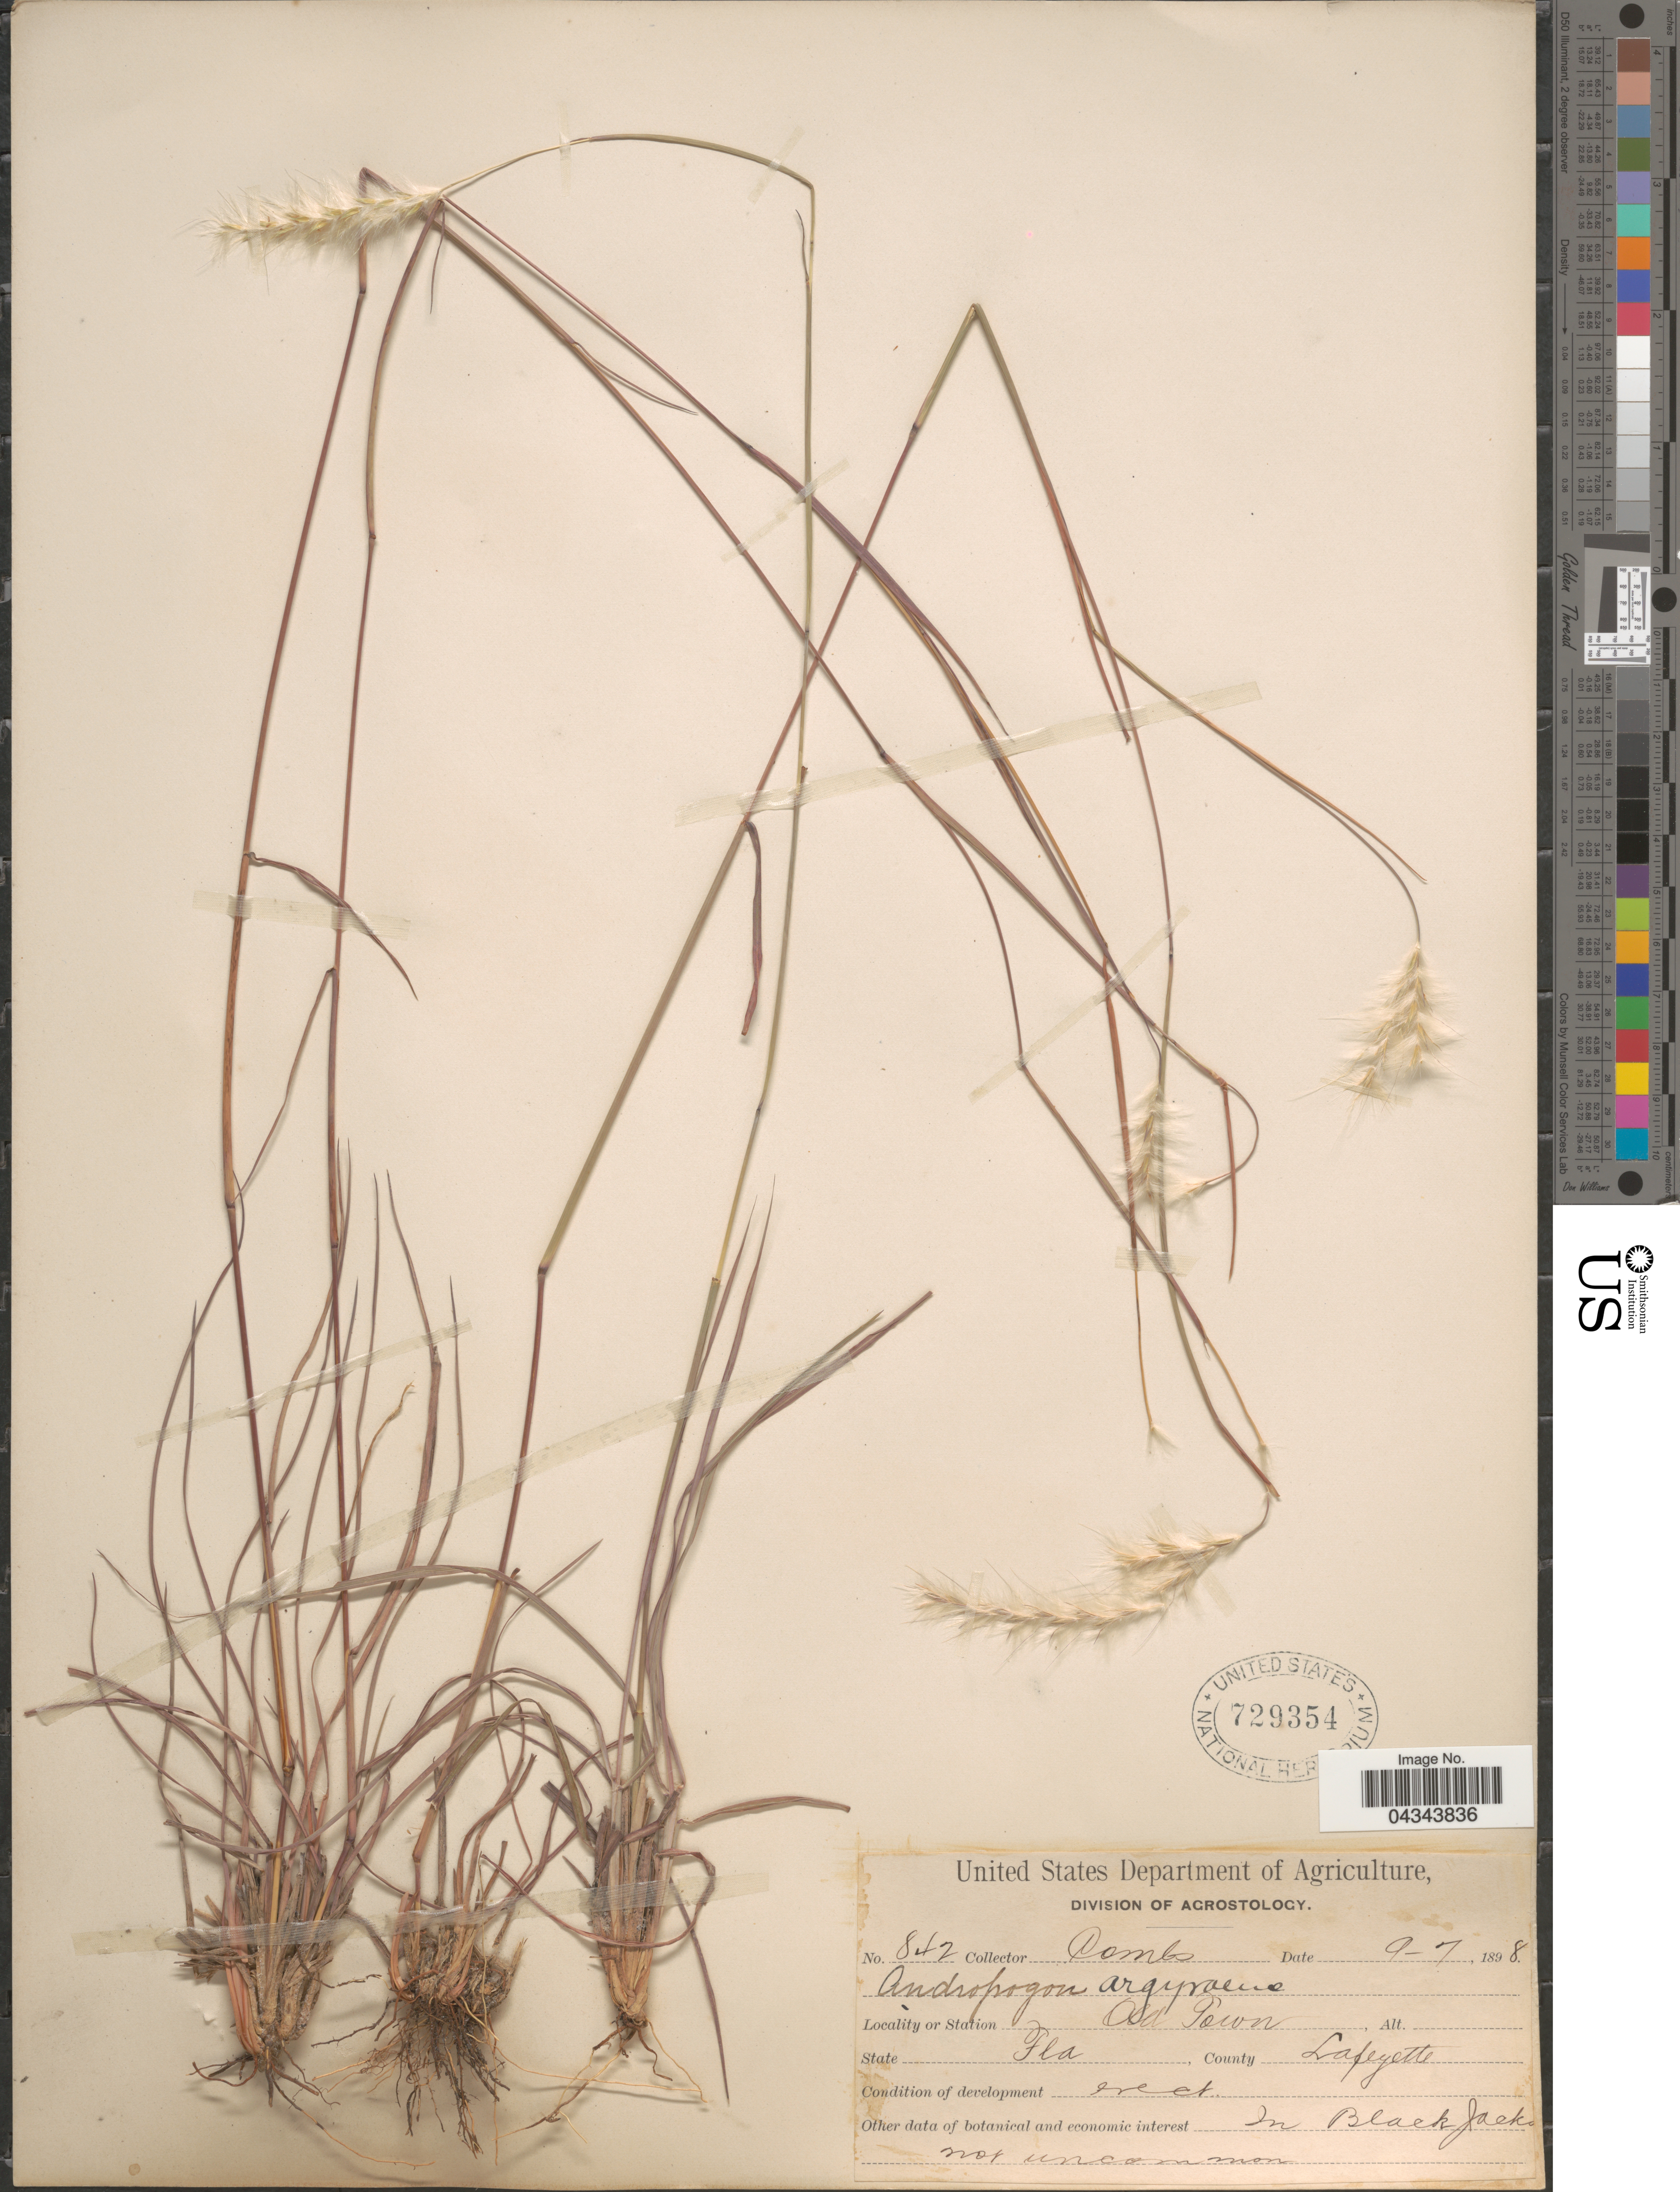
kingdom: Plantae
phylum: Tracheophyta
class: Liliopsida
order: Poales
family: Poaceae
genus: Andropogon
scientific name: Andropogon ternarius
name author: Michx.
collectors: -. Combs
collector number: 842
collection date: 1898-09-07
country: United States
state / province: Florida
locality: Old Town. County Lafayette.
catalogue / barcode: US 729354